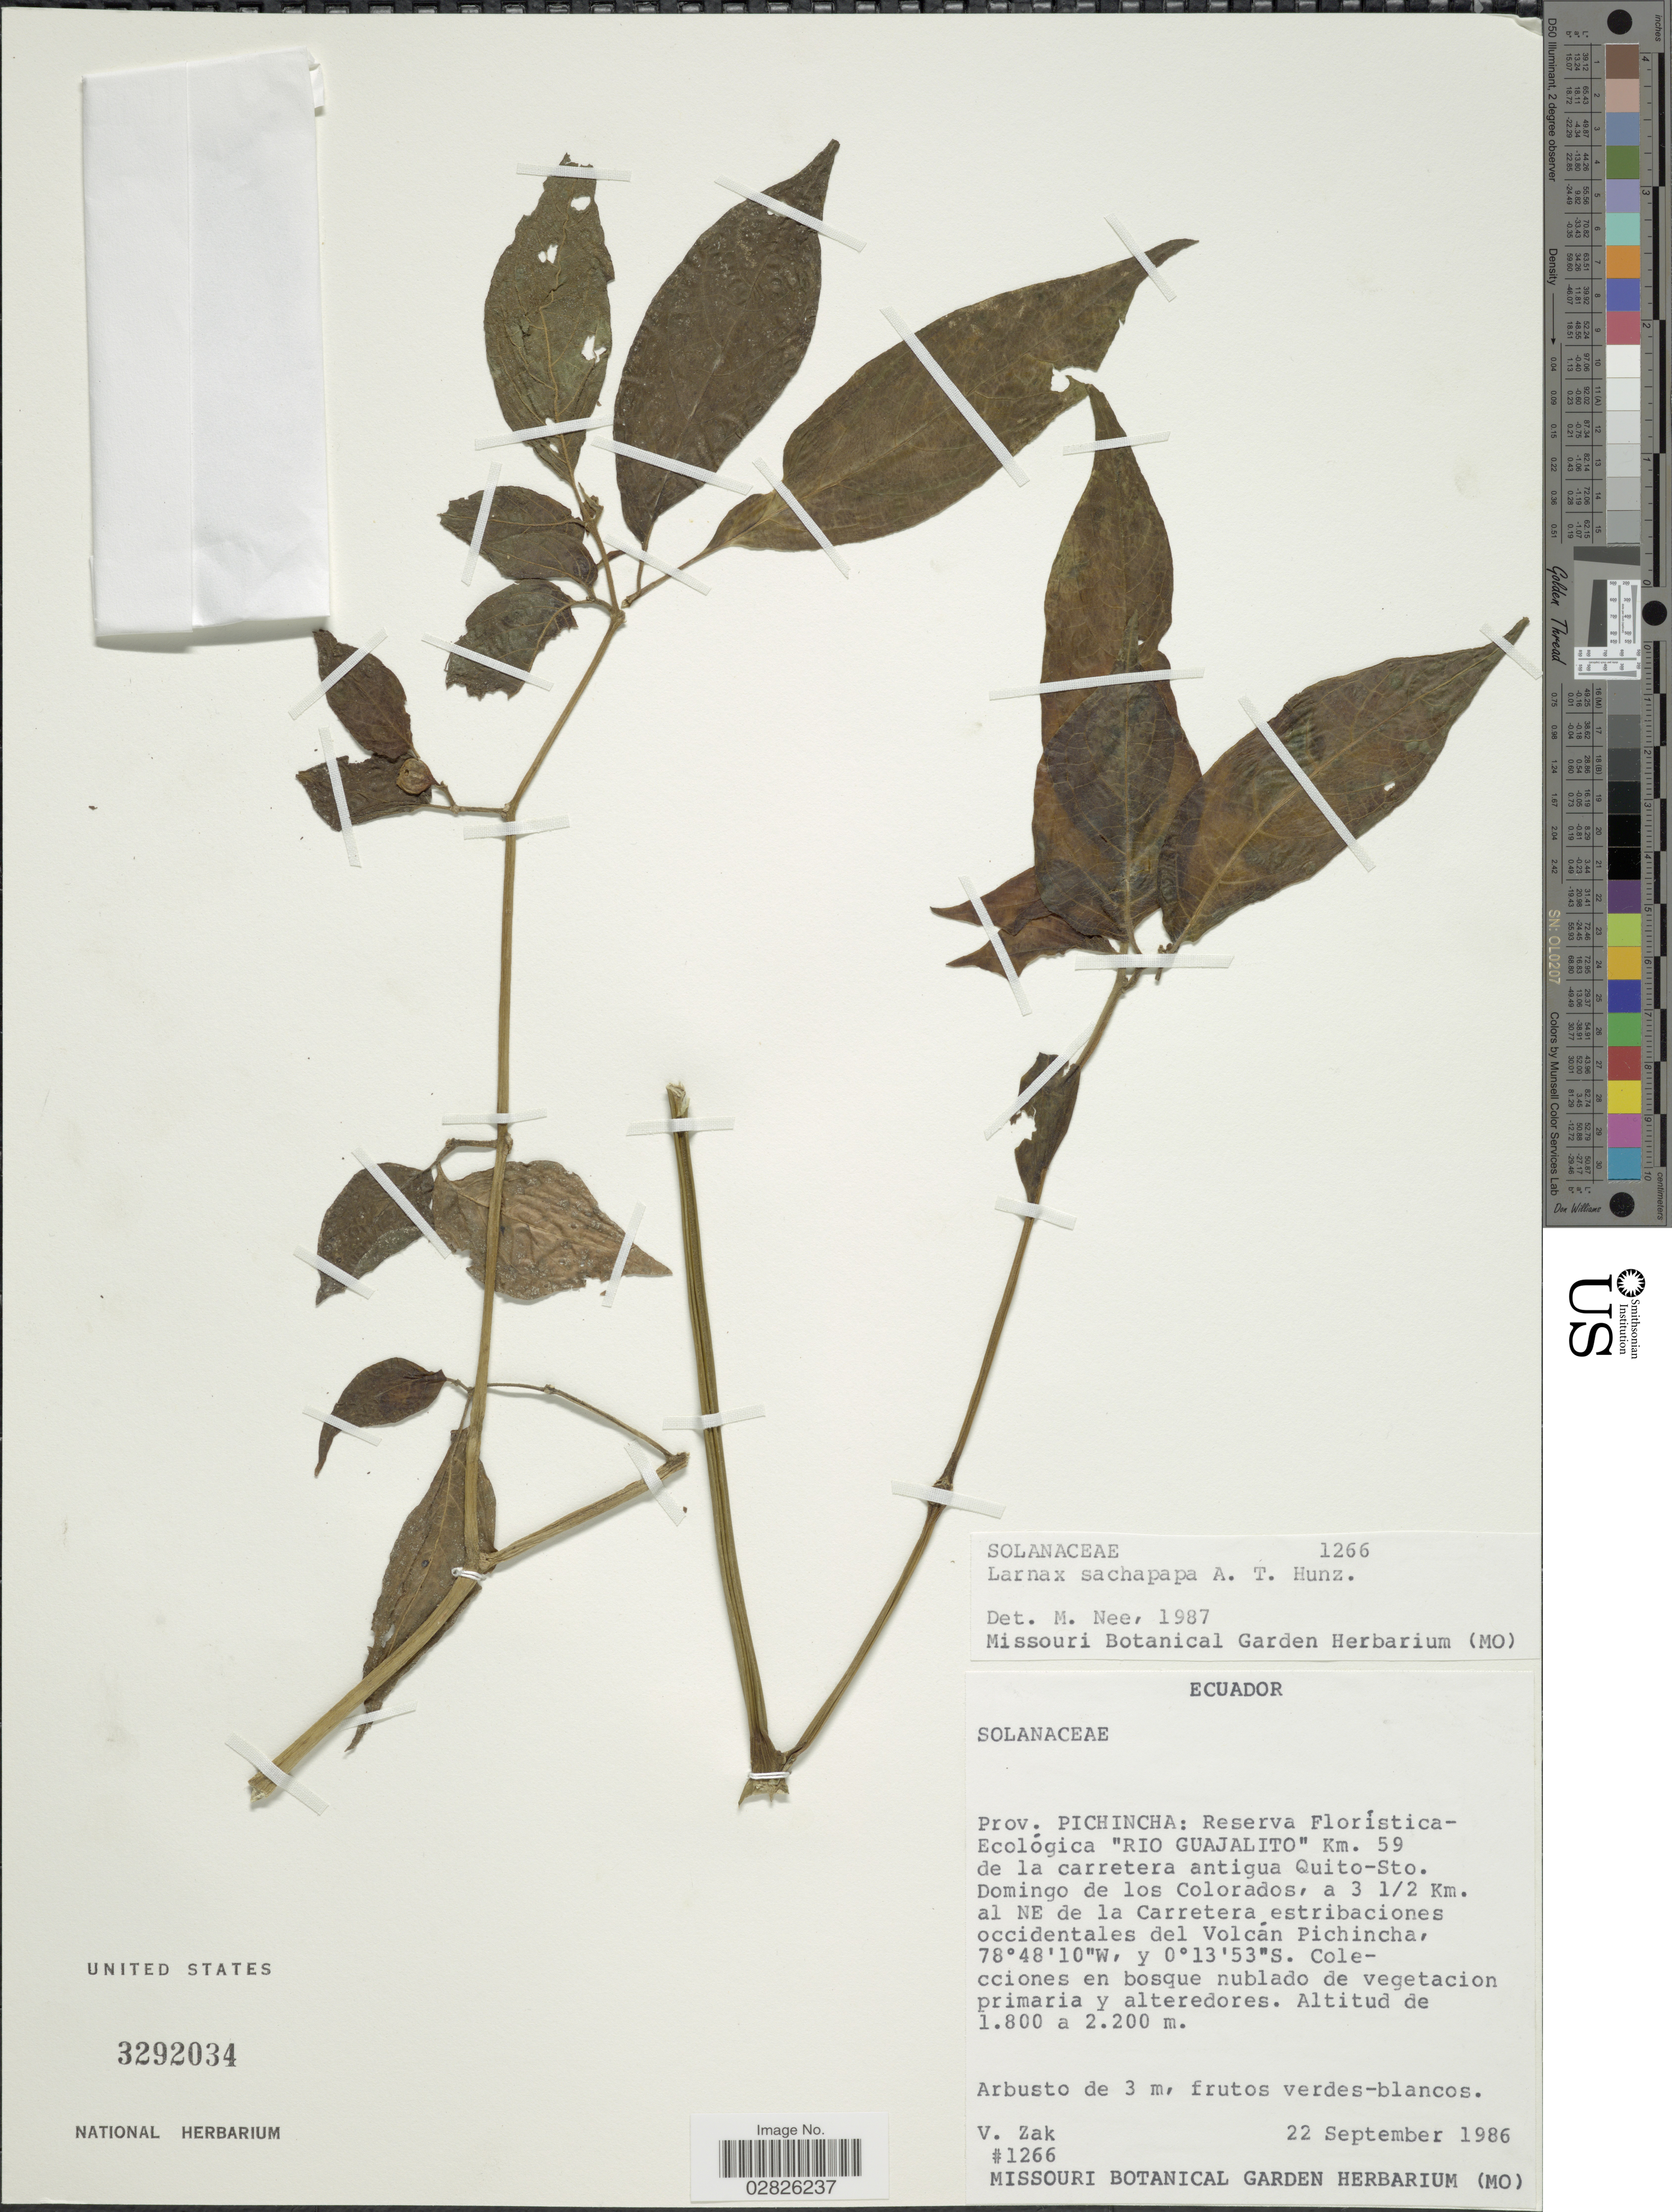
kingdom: Plantae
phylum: Tracheophyta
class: Magnoliopsida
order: Solanales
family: Solanaceae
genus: Larnax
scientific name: Larnax sachapapa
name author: Hunz.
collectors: V. Zak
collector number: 1266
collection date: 1986-09-22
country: Ecuador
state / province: Pichincha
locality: Prov. Pichincha: Reserva Floristica-Ecologica "Rio Guajalito". Km 59 de carretera antigua Quito-Sto. Domingo de los Colorados, a 3½ km al NE de la Carretera estribaciones occidentales del Volcán Pichincha.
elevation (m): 1800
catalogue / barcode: US 3292034